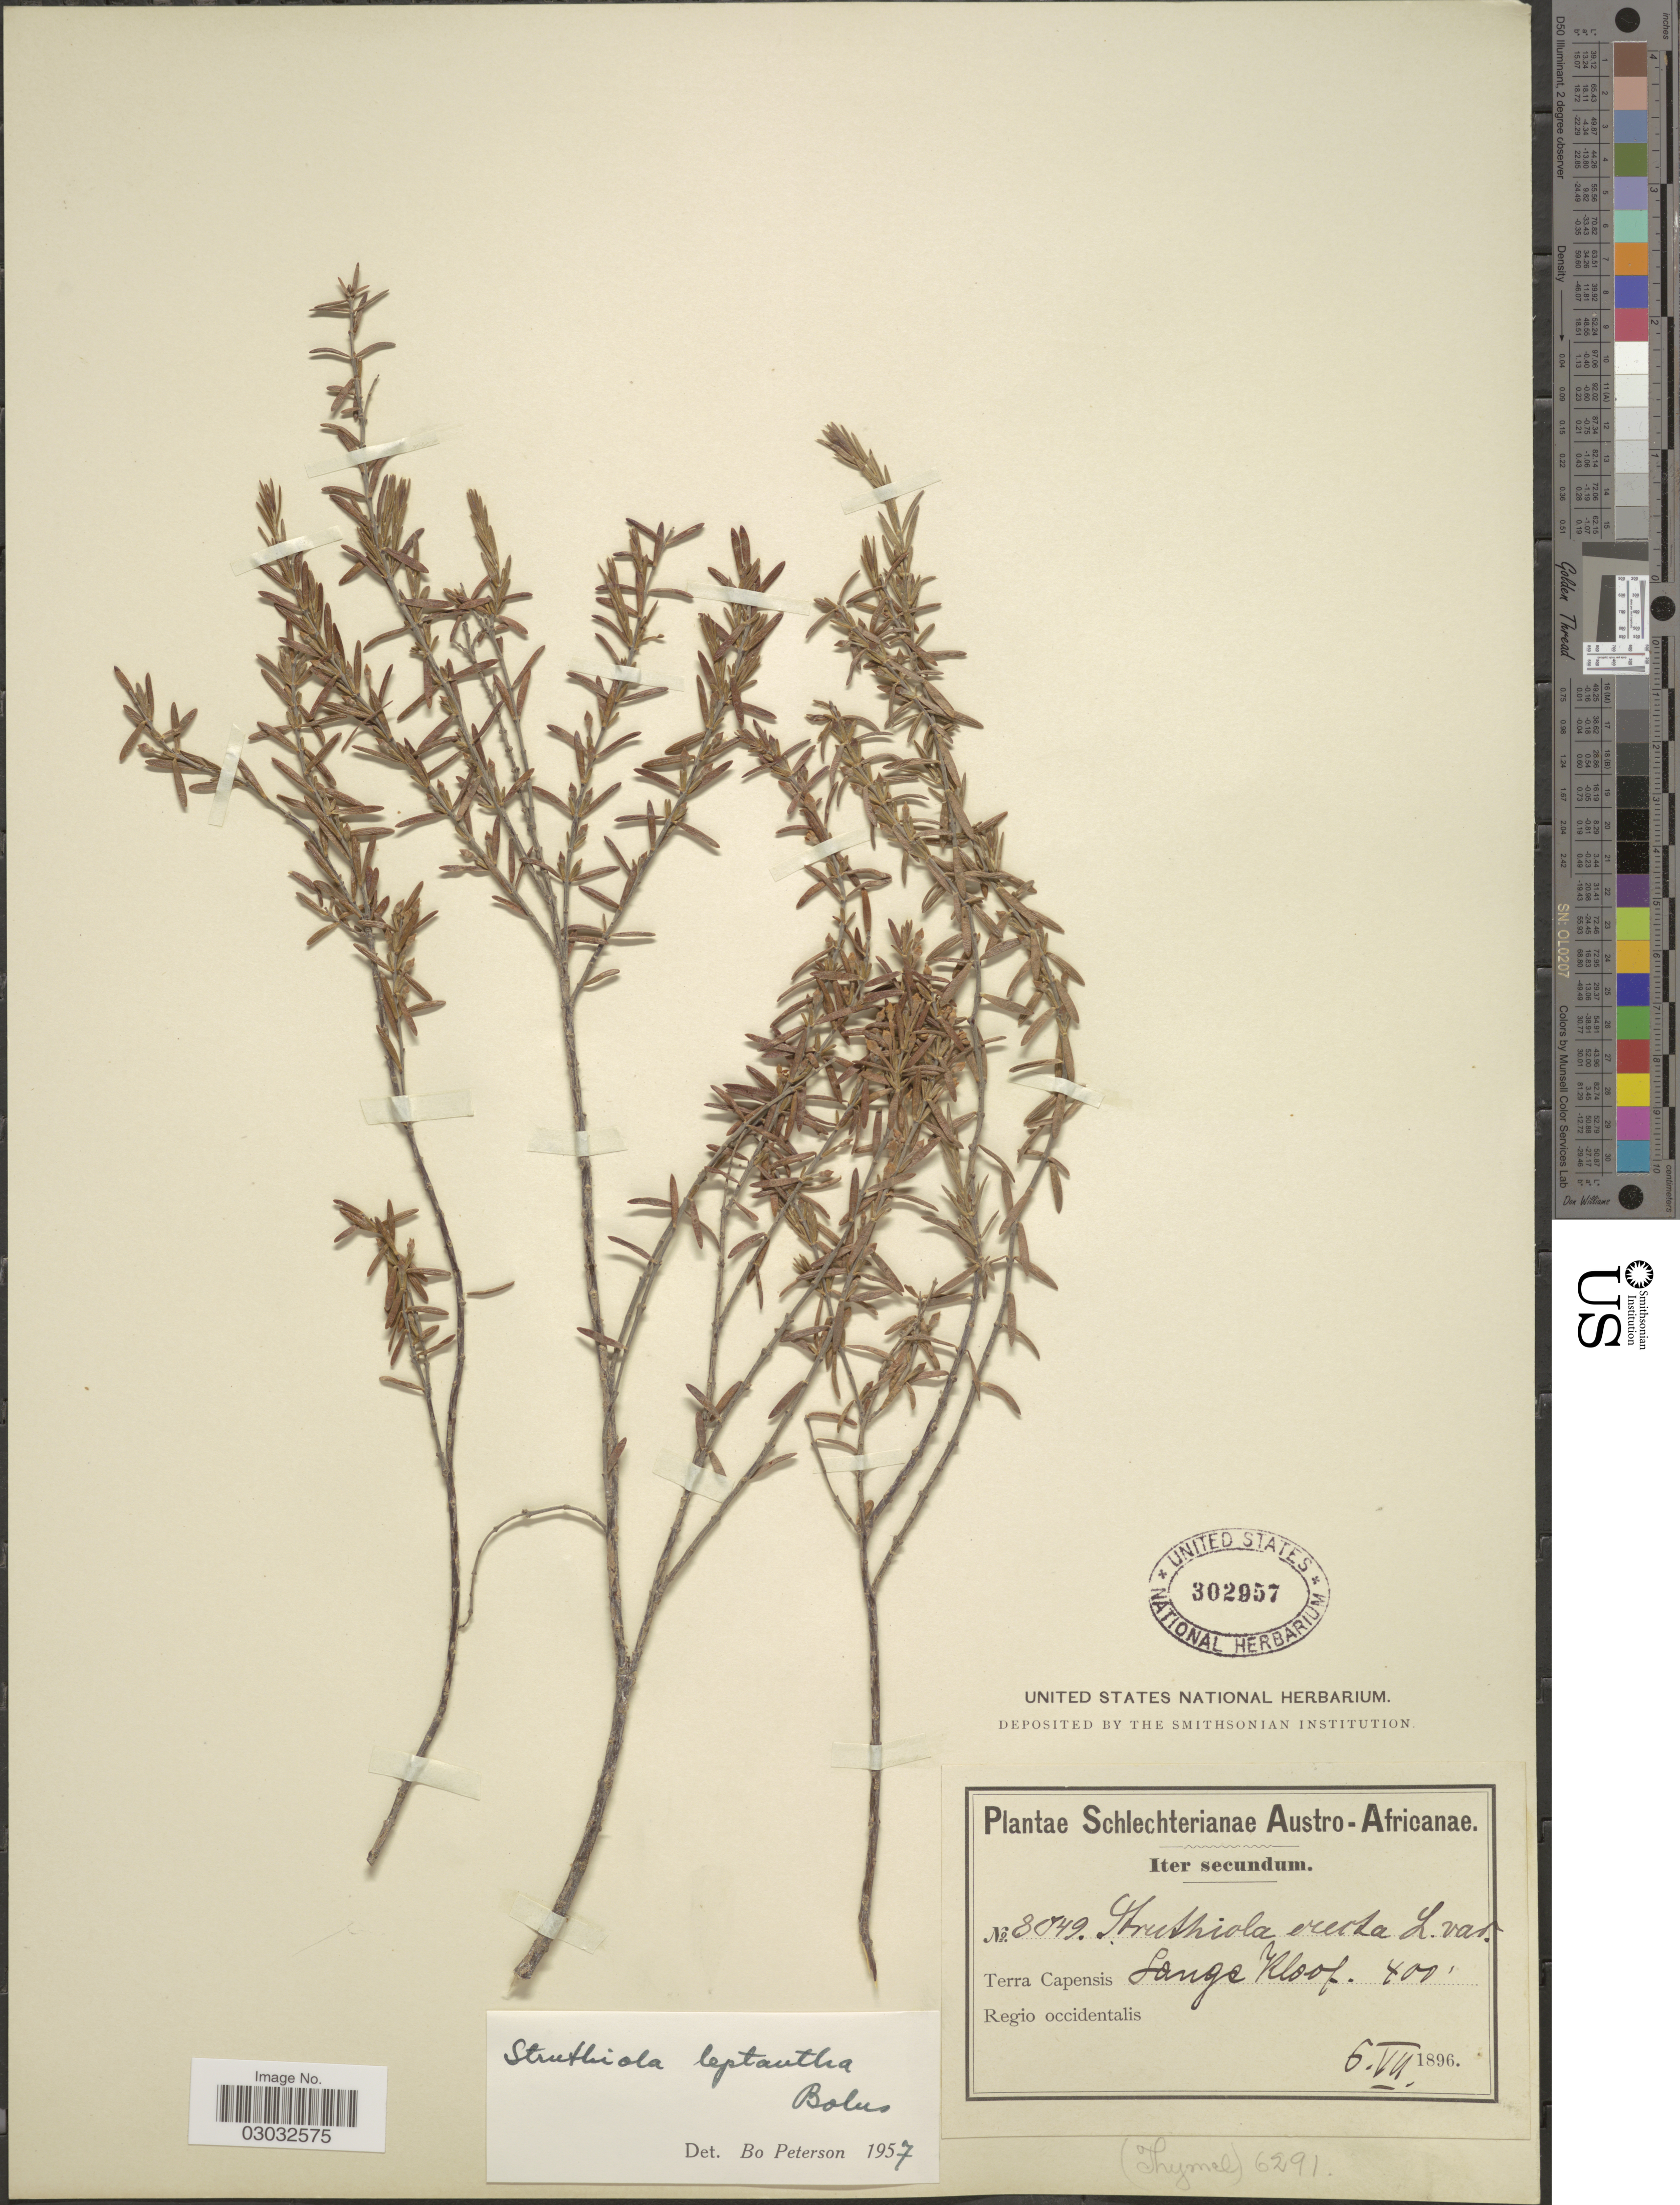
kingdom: Plantae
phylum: Tracheophyta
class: Magnoliopsida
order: Malvales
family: Thymelaeaceae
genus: Struthiola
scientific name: Struthiola leptantha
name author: Bolus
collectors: Schlechter, --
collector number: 8049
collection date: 1896-07-06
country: South Africa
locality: Austro-Africanae. Terra Capensis. Regio occidentalis. Lange Kloof.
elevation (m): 122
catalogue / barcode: US 302957